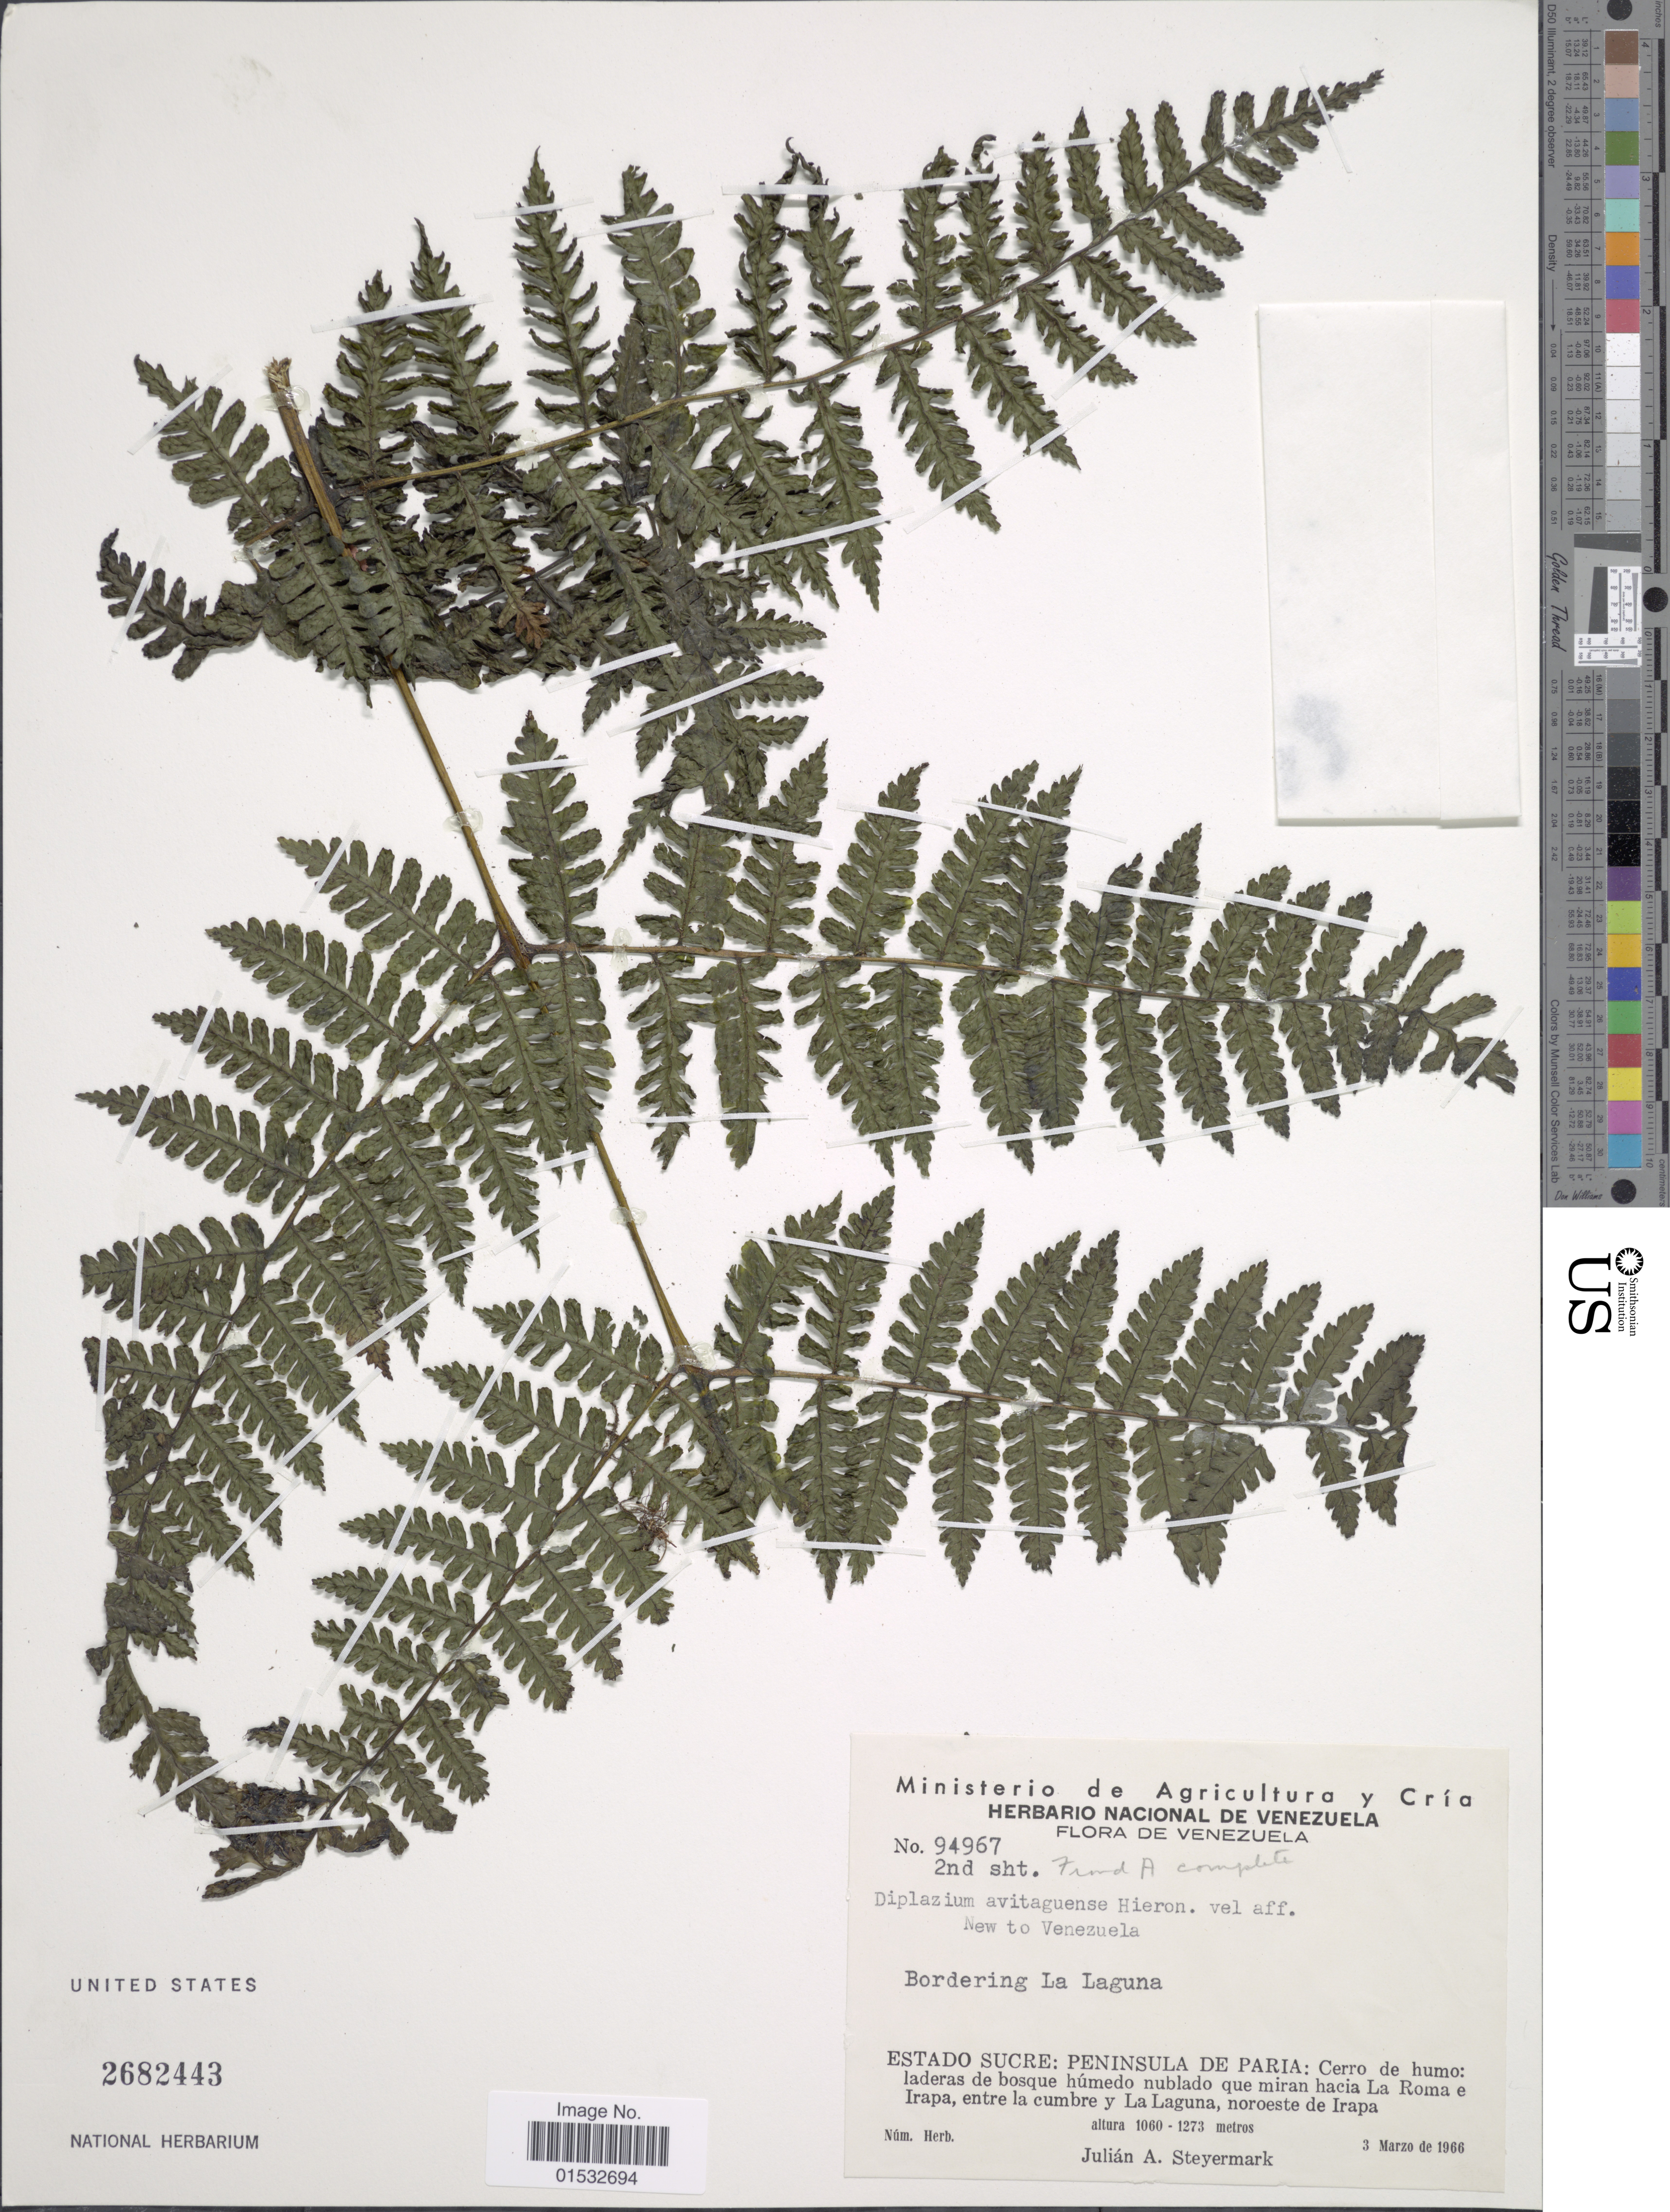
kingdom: Plantae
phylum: Tracheophyta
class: Polypodiopsida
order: Polypodiales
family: Athyriaceae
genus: Diplazium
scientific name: Diplazium avitaguense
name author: Hieron.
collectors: J. Steyermark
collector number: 94967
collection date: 1967-03-03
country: Venezuela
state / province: Sucre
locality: Bordering La laguna. Peninsula de Paria: Cerro de humo: laderas de bosque húmedo nublado que miran hacia La Roma e Irapa, entre la cumbre y La Laguna, noroeste de Irapa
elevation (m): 1060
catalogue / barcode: US 2682443